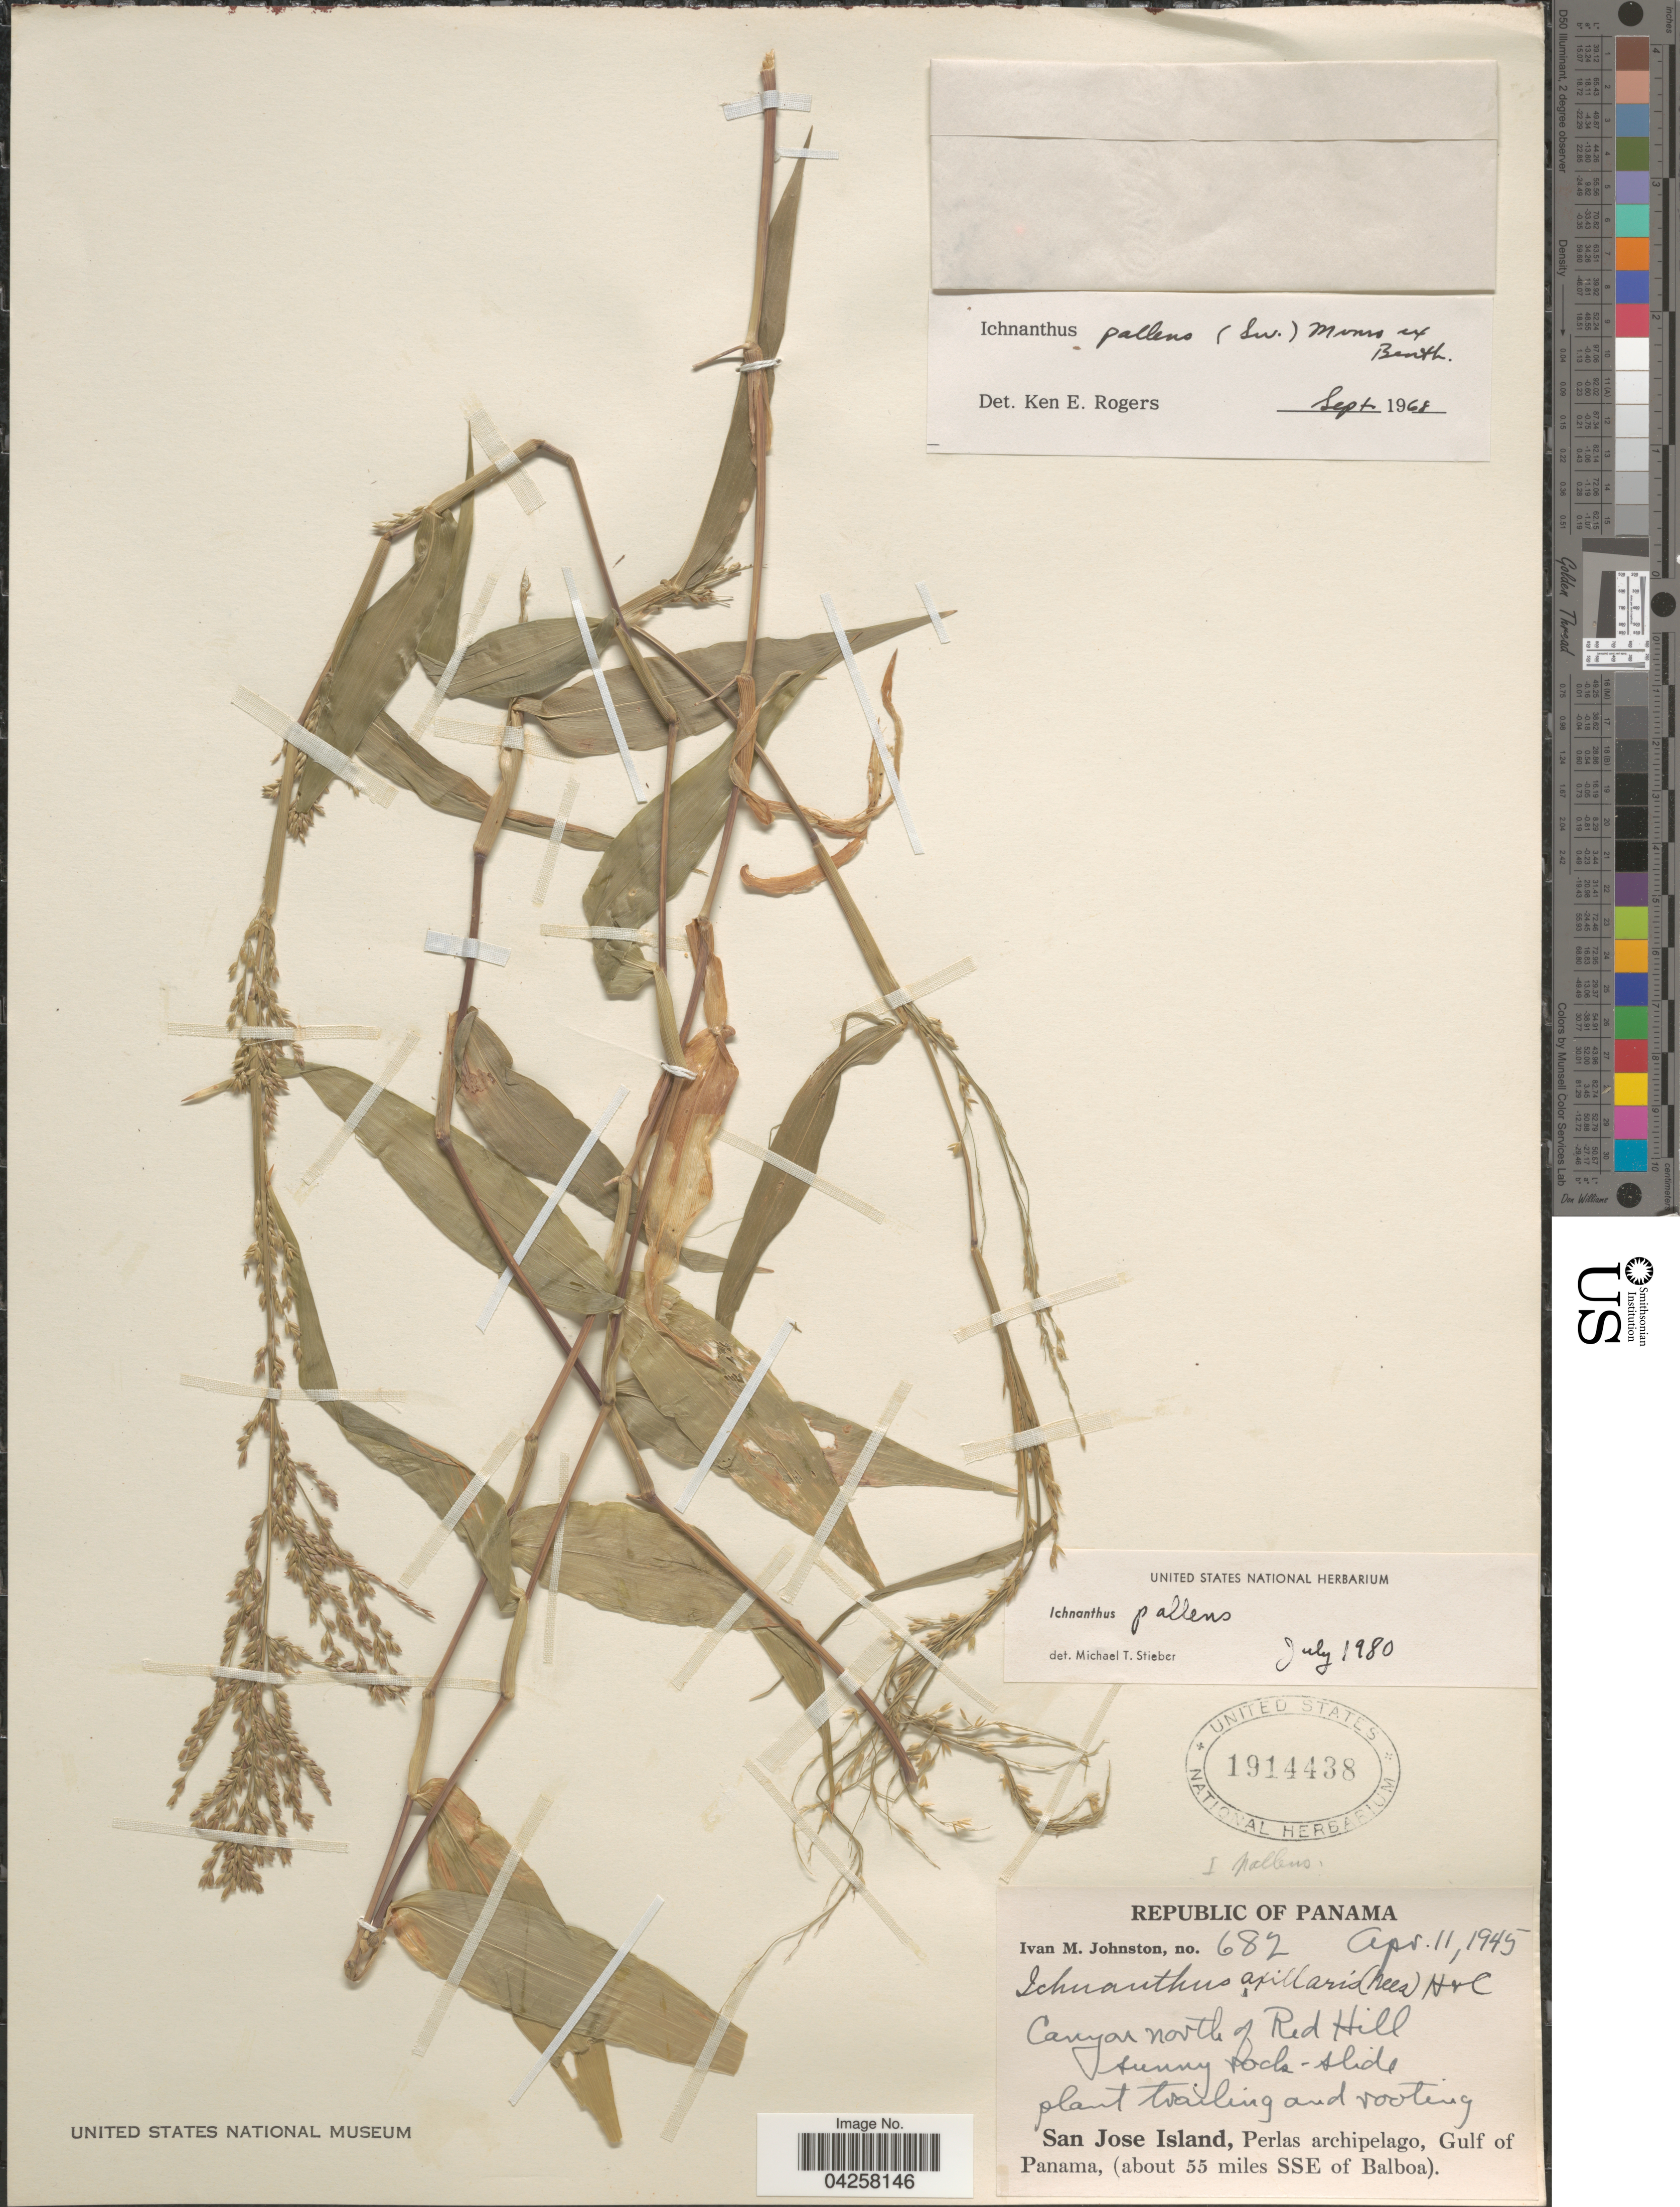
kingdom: Plantae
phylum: Tracheophyta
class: Liliopsida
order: Poales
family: Poaceae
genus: Ichnanthus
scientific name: Ichnanthus pallens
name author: (Sw.) Munro ex Benth.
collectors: I.M. Johnston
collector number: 682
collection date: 1945-04-11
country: Panama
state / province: Panamá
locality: Canyon north of Red Hill. San Jose Island, Perlas archipelago, Gulf of Panama, (about 55 miles SSE of Balboa).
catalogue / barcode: US 1914438